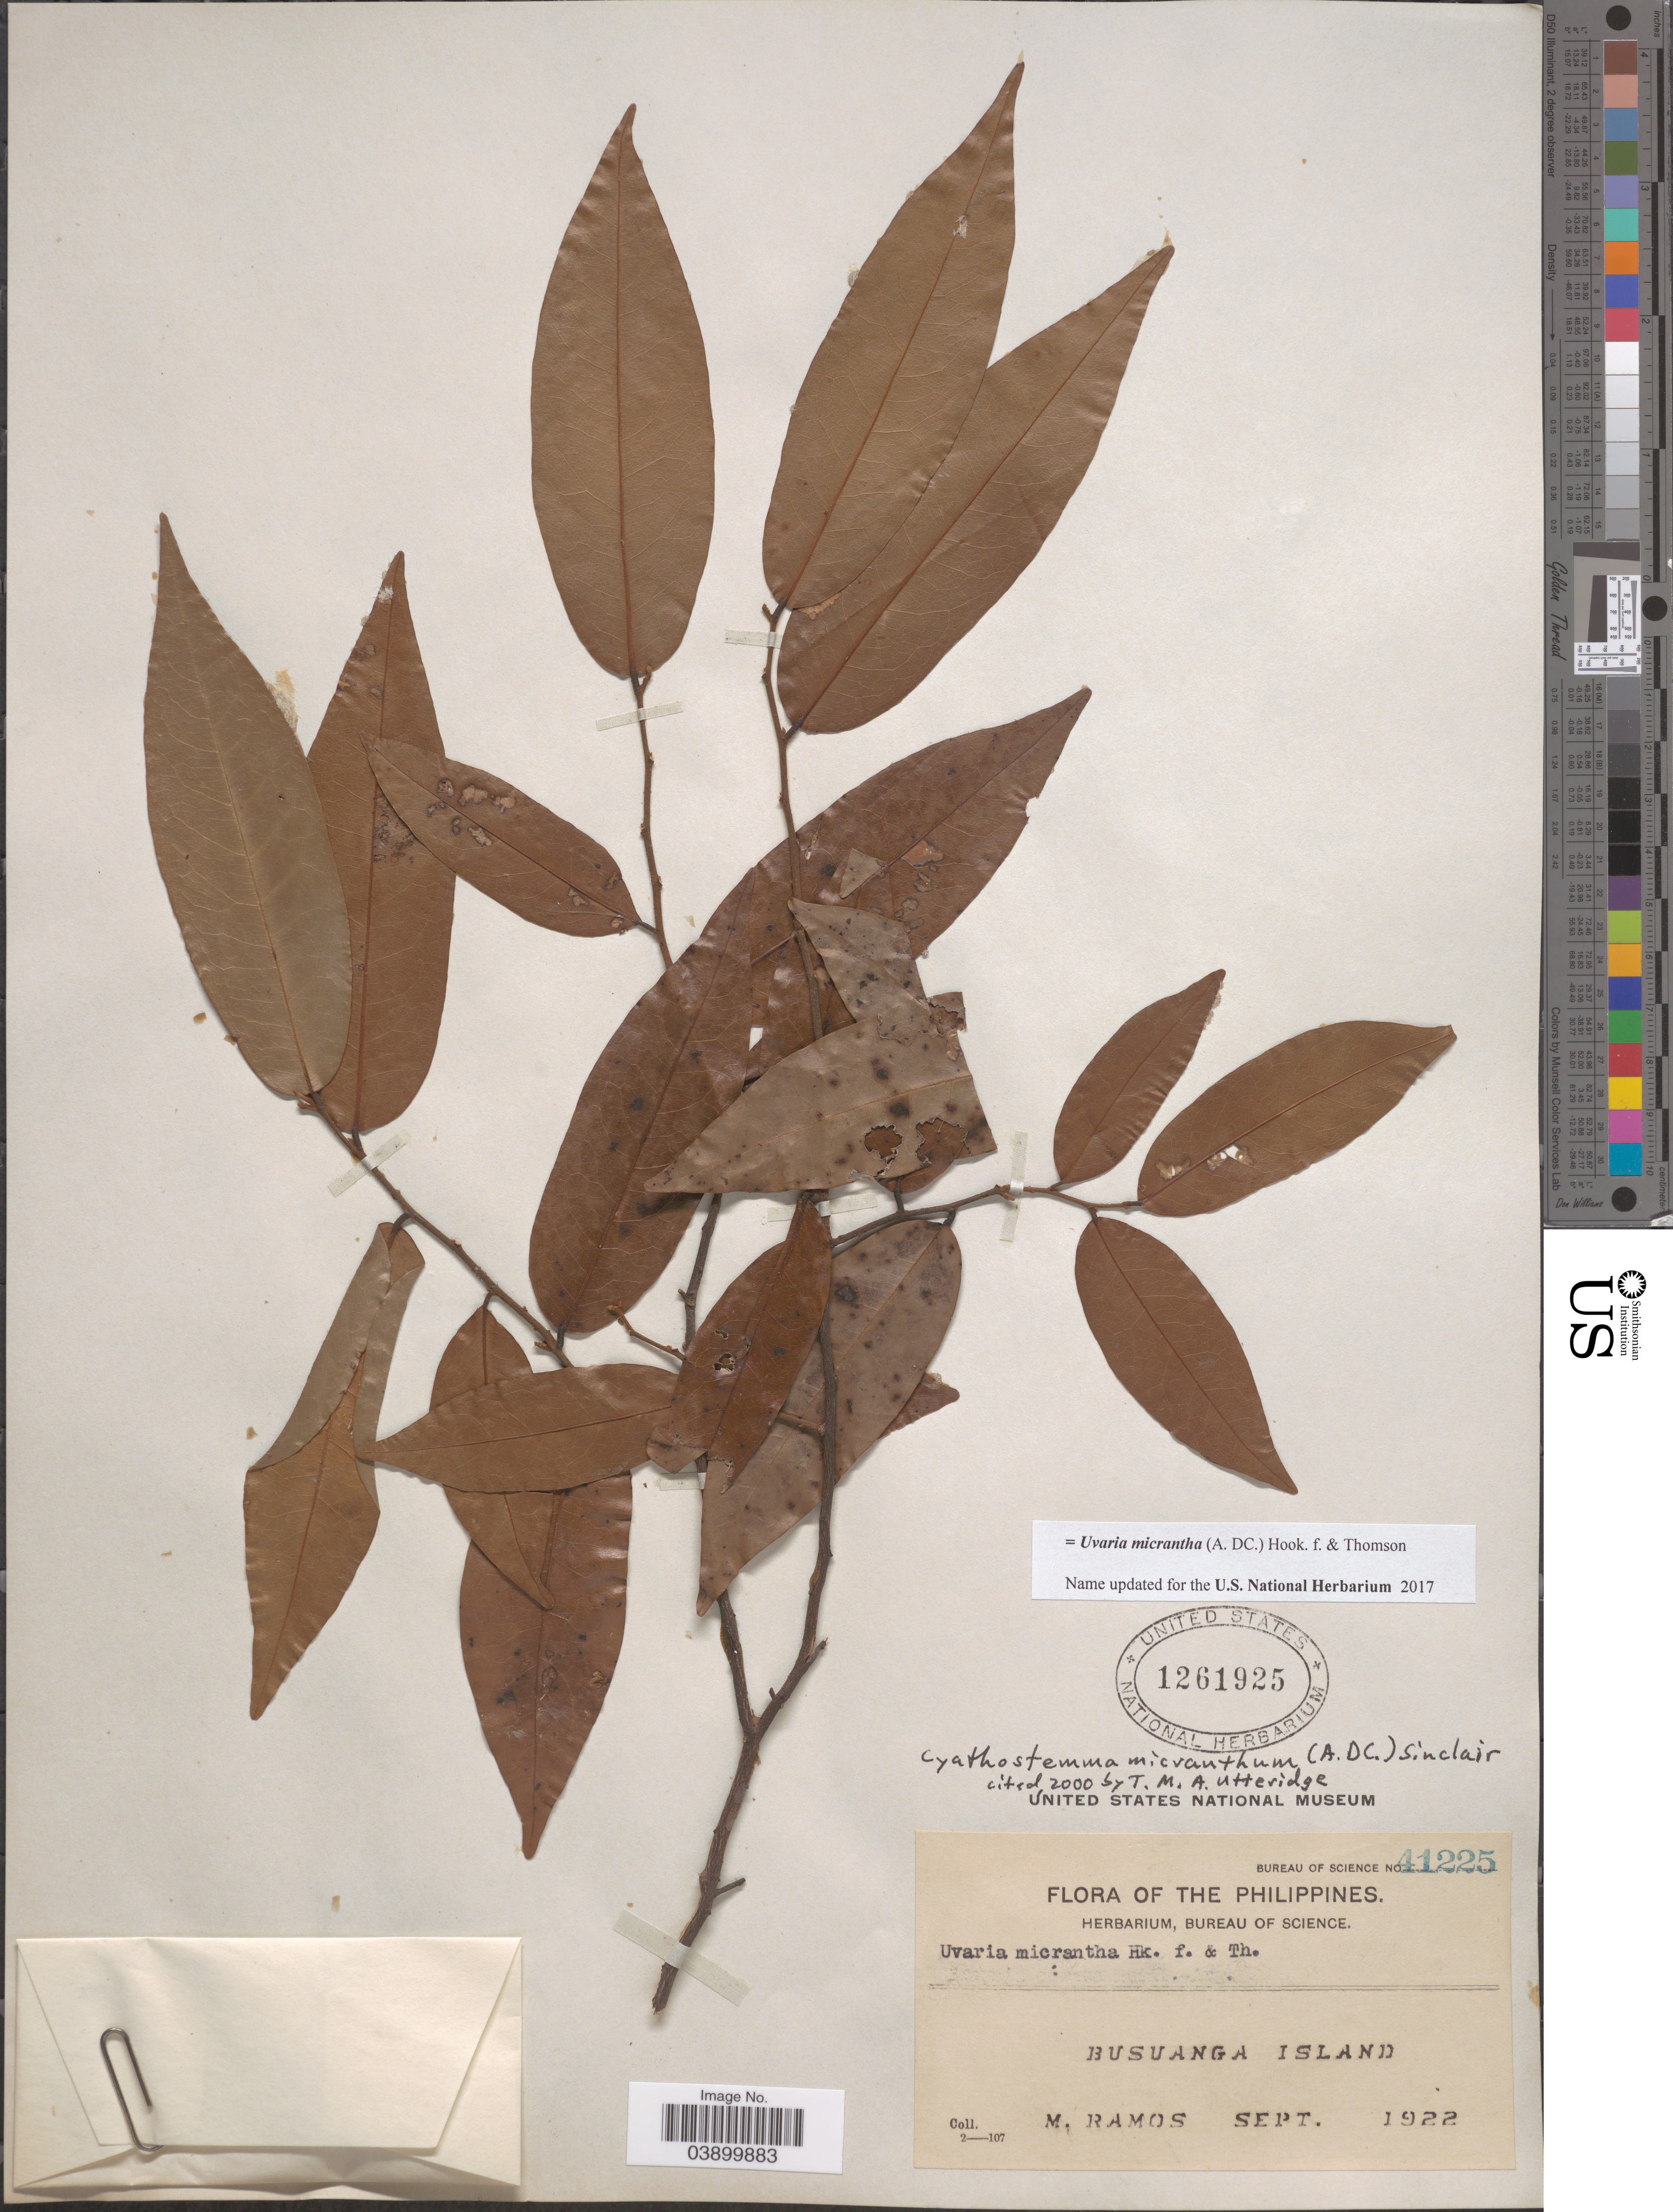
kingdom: Plantae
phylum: Tracheophyta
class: Magnoliopsida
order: Magnoliales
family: Annonaceae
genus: Uvaria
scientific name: Uvaria micrantha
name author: (A. DC.) Hook. f. & Thomson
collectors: M. Ramos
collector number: Bureau of Science 41225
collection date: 1922-09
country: Philippines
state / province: Mimaropa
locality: Busuanga Island.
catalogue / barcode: US 1261925